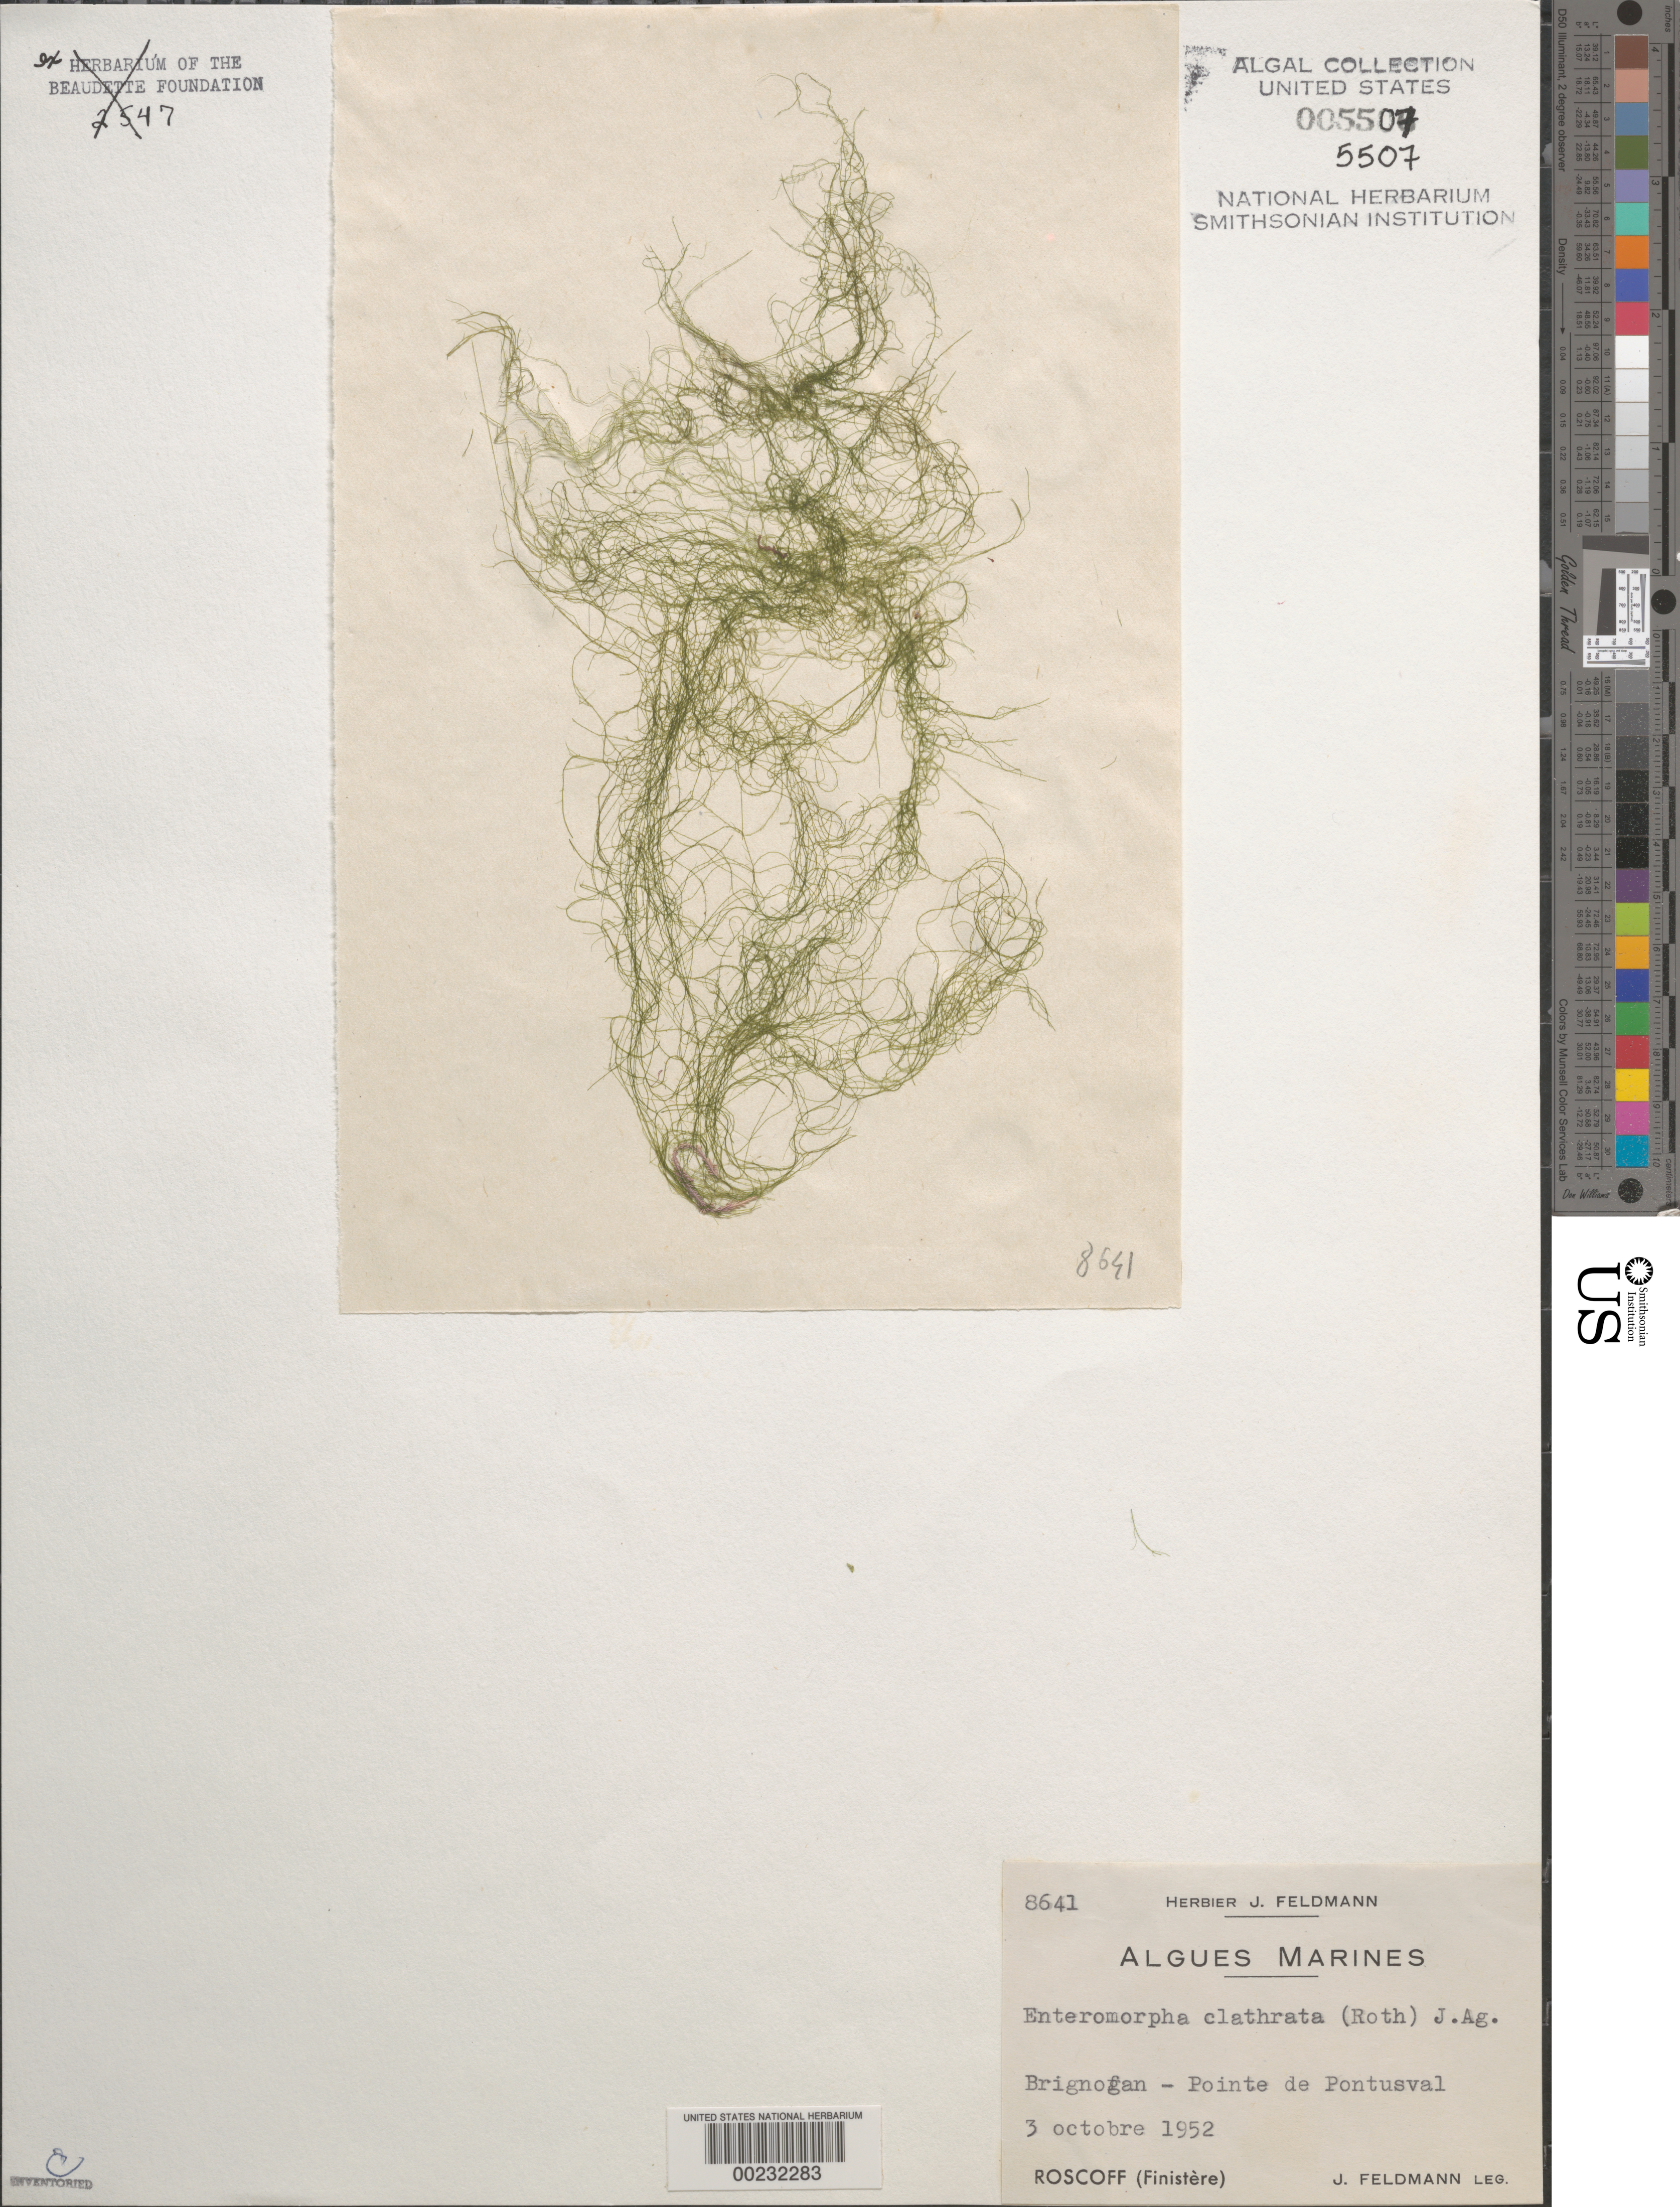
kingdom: Plantae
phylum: Chlorophyta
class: Ulvophyceae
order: Ulvales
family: Ulvaceae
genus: Ulva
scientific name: Ulva clathrata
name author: (Roth) C. Agardh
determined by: Algae name updating Project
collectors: J. Feldmann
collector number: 8641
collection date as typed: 03 Oct 1952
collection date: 1952-10-03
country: France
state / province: Bretagne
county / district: Finistère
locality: Brignogan, pointe de pontusval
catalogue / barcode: US 5507